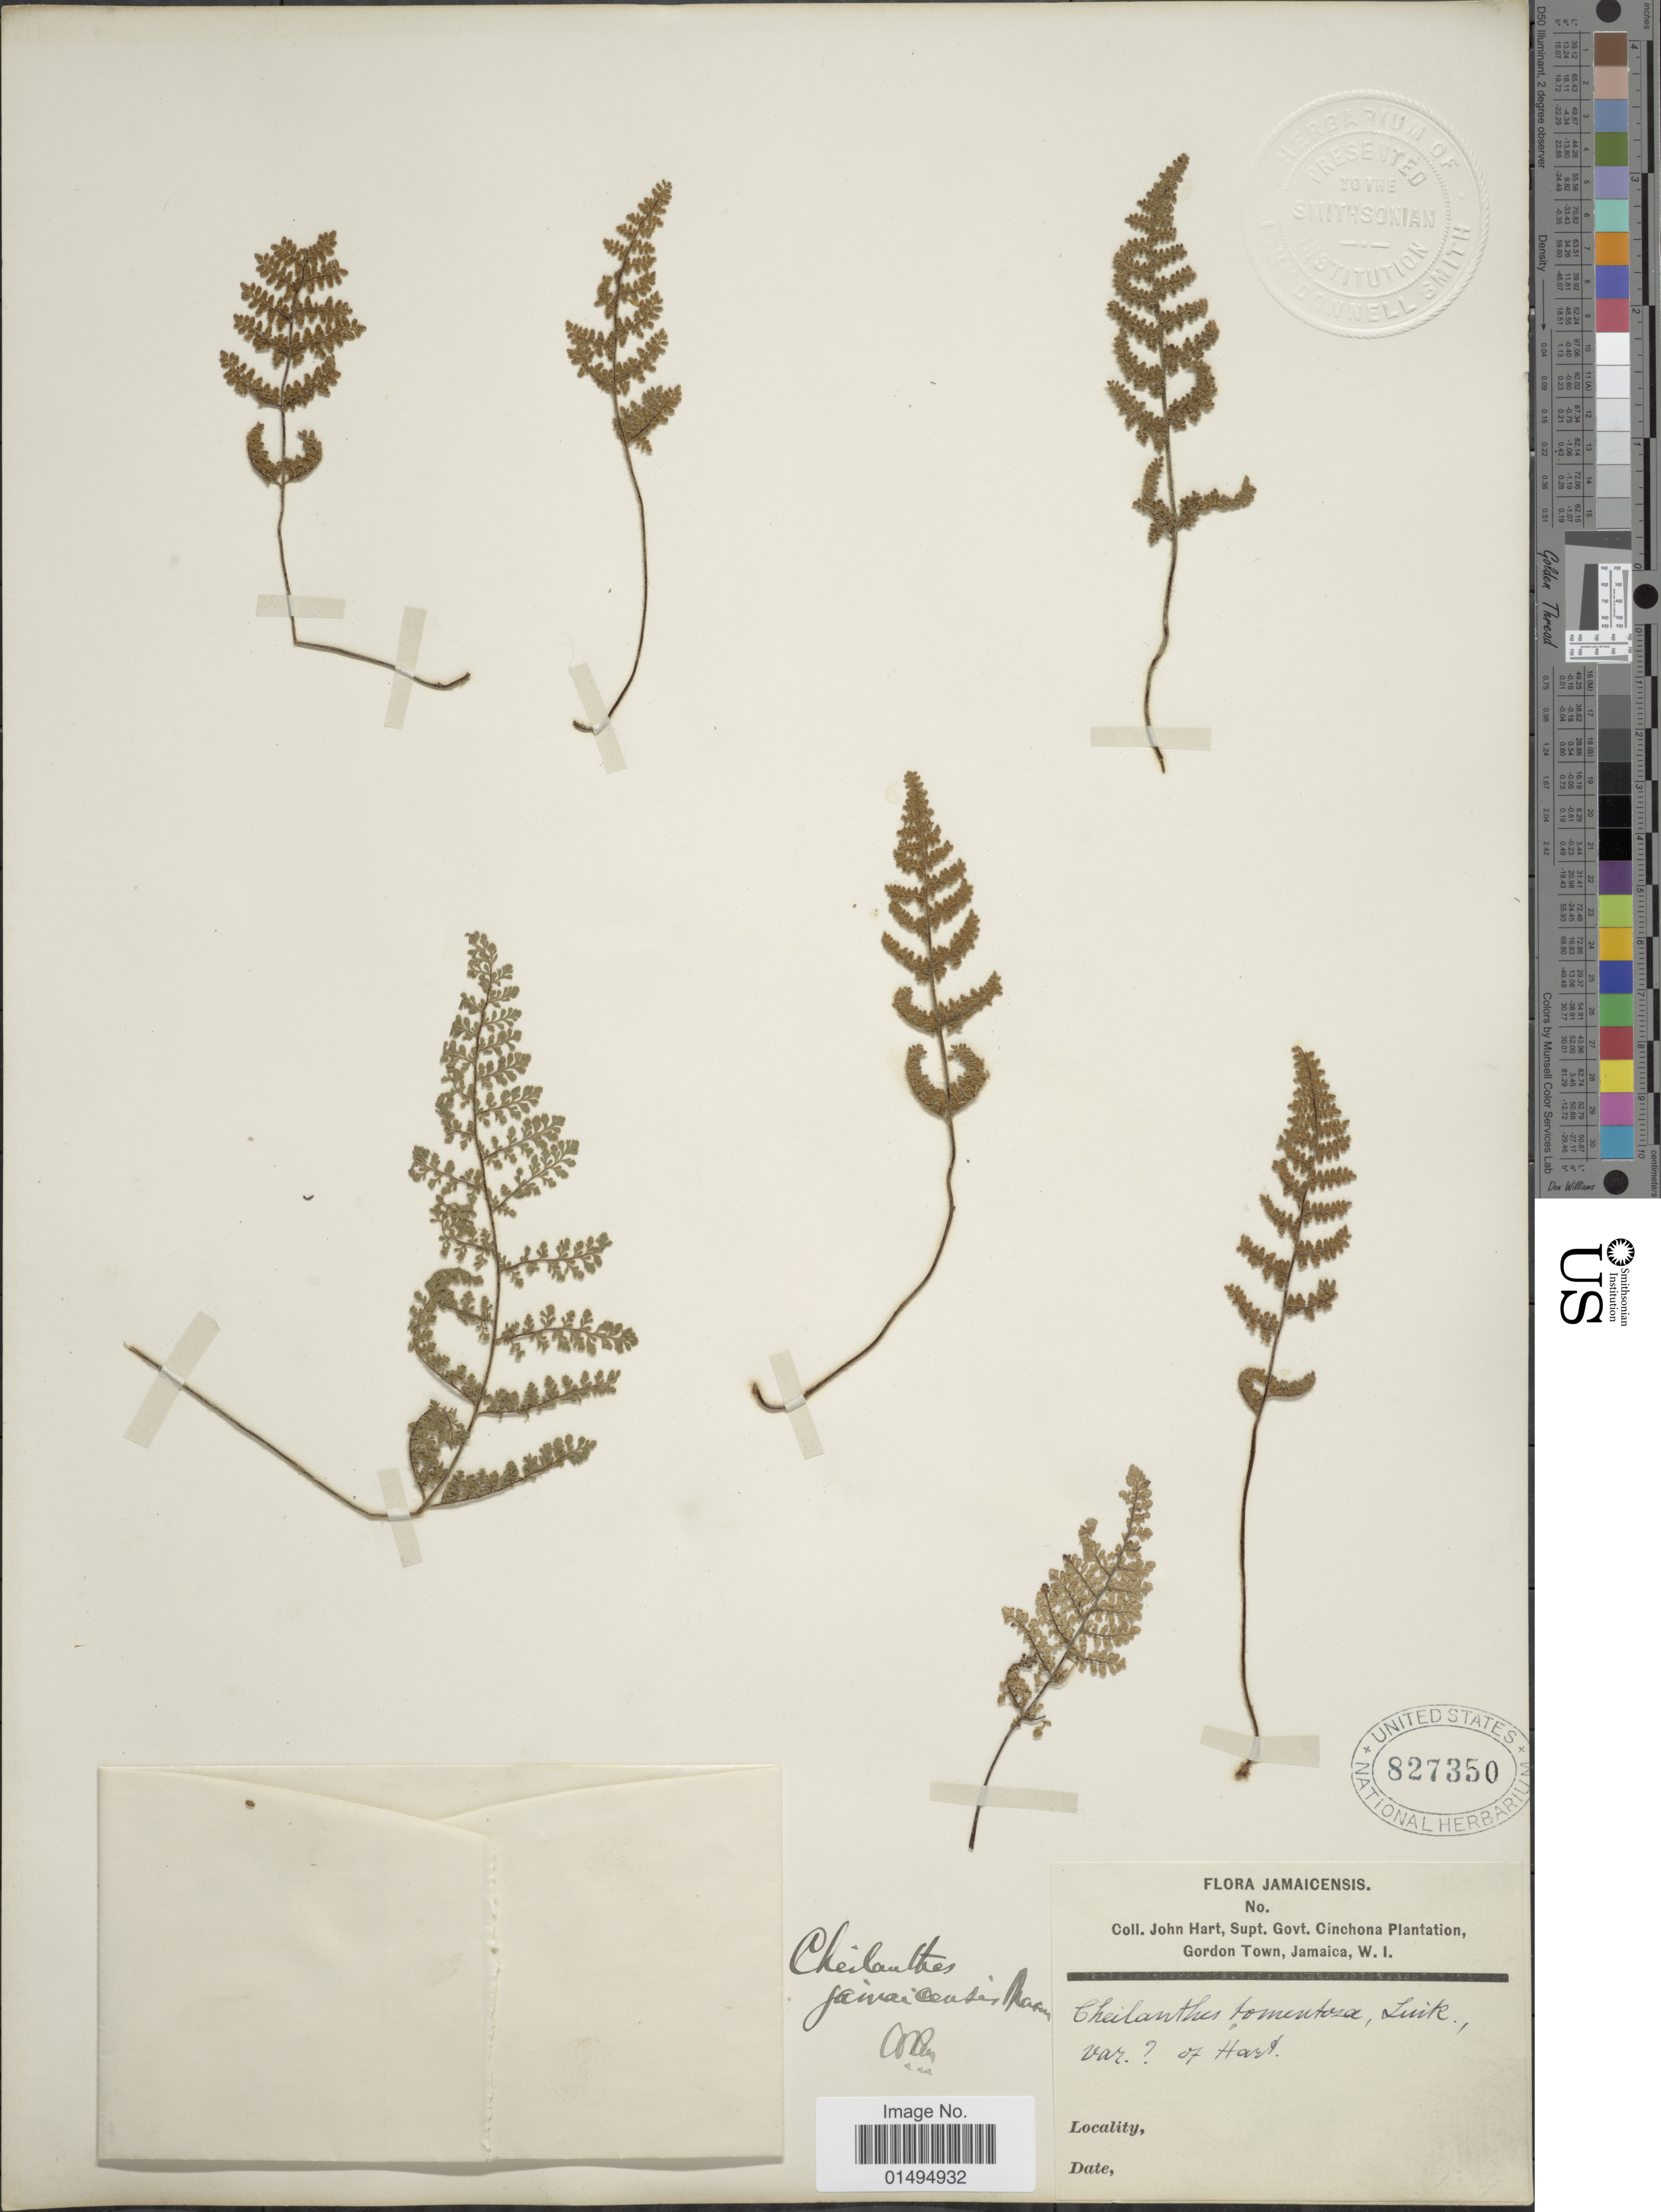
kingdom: Plantae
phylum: Tracheophyta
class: Polypodiopsida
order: Polypodiales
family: Pteridaceae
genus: Myriopteris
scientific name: Myriopteris jamaicensis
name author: (Maxon) Grusz & Windham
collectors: J. H. Hart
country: Jamaica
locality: Supt. Govt. Cinchone Plantation, Gordon Town. Jamaicensis.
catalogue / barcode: US 827350